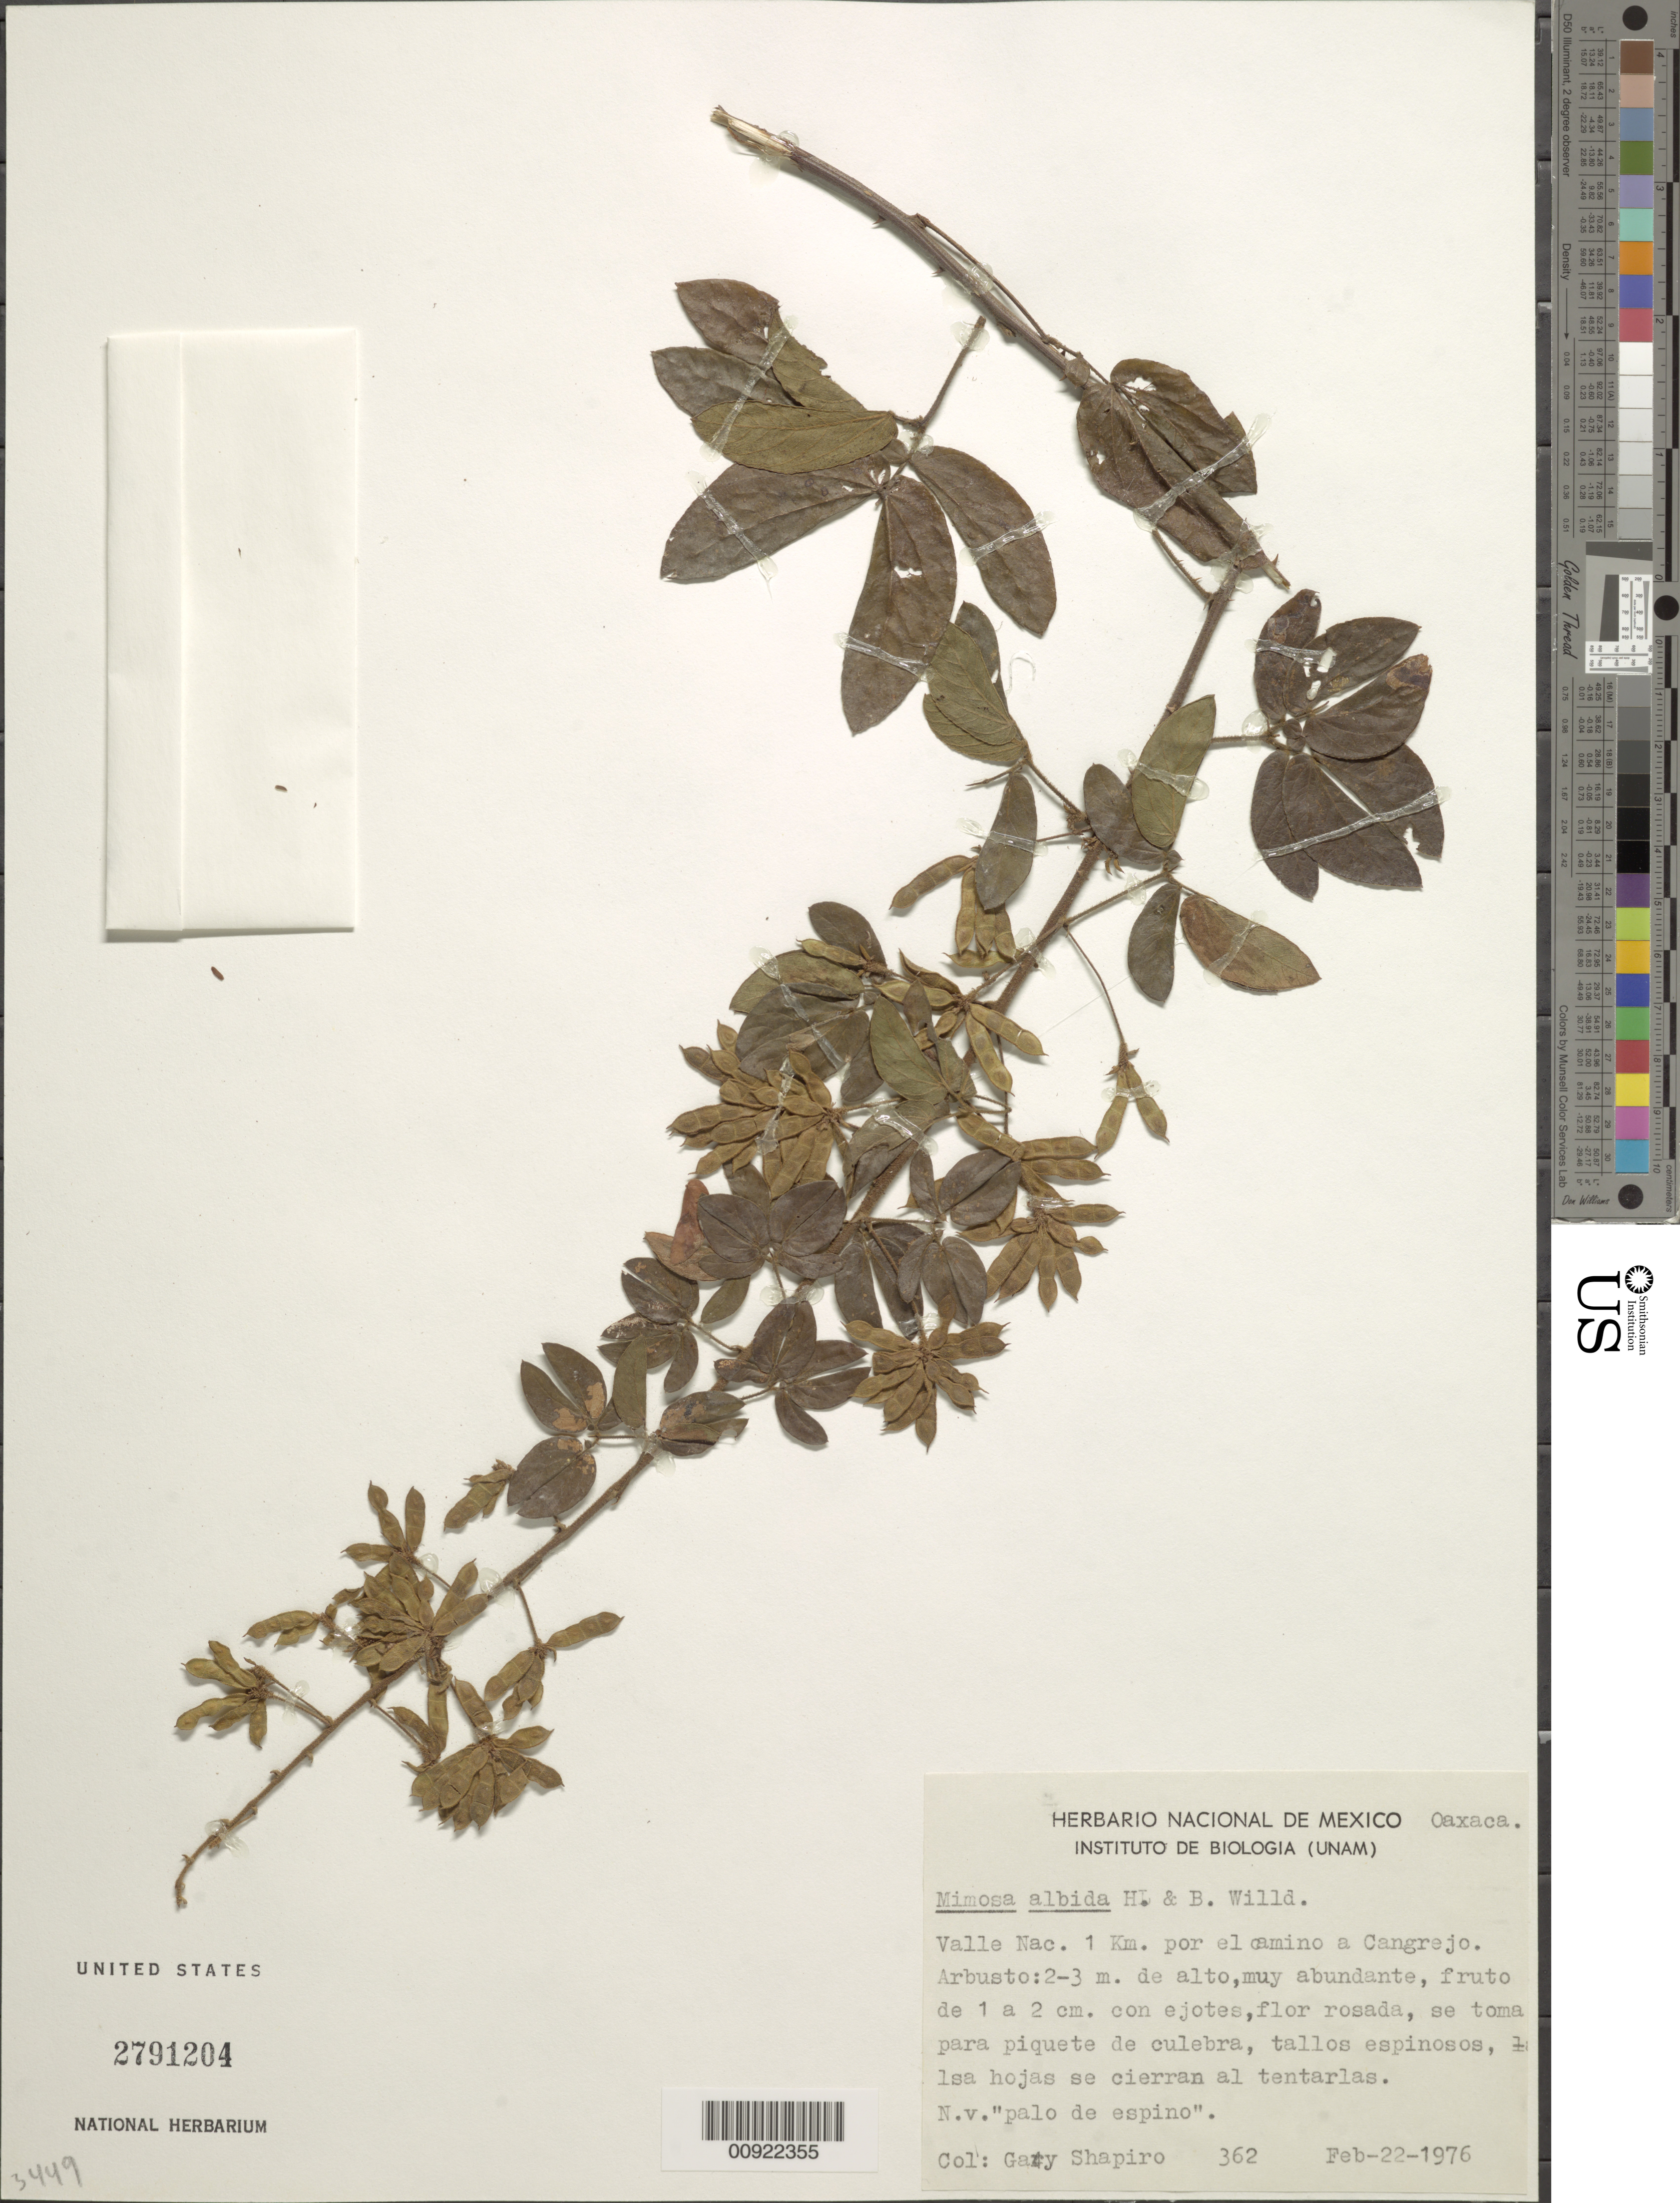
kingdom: Plantae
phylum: Tracheophyta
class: Magnoliopsida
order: Fabales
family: Fabaceae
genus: Mimosa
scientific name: Mimosa albida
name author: Humb. & Bonpl. ex Willd.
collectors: G. Shapiro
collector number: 362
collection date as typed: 22 Feb 1976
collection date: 1976-02-22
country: Mexico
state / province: Oaxaca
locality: Oaxaca: Valle Nacional 1 km. por el camino a Cangrejo.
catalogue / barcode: US 2791204